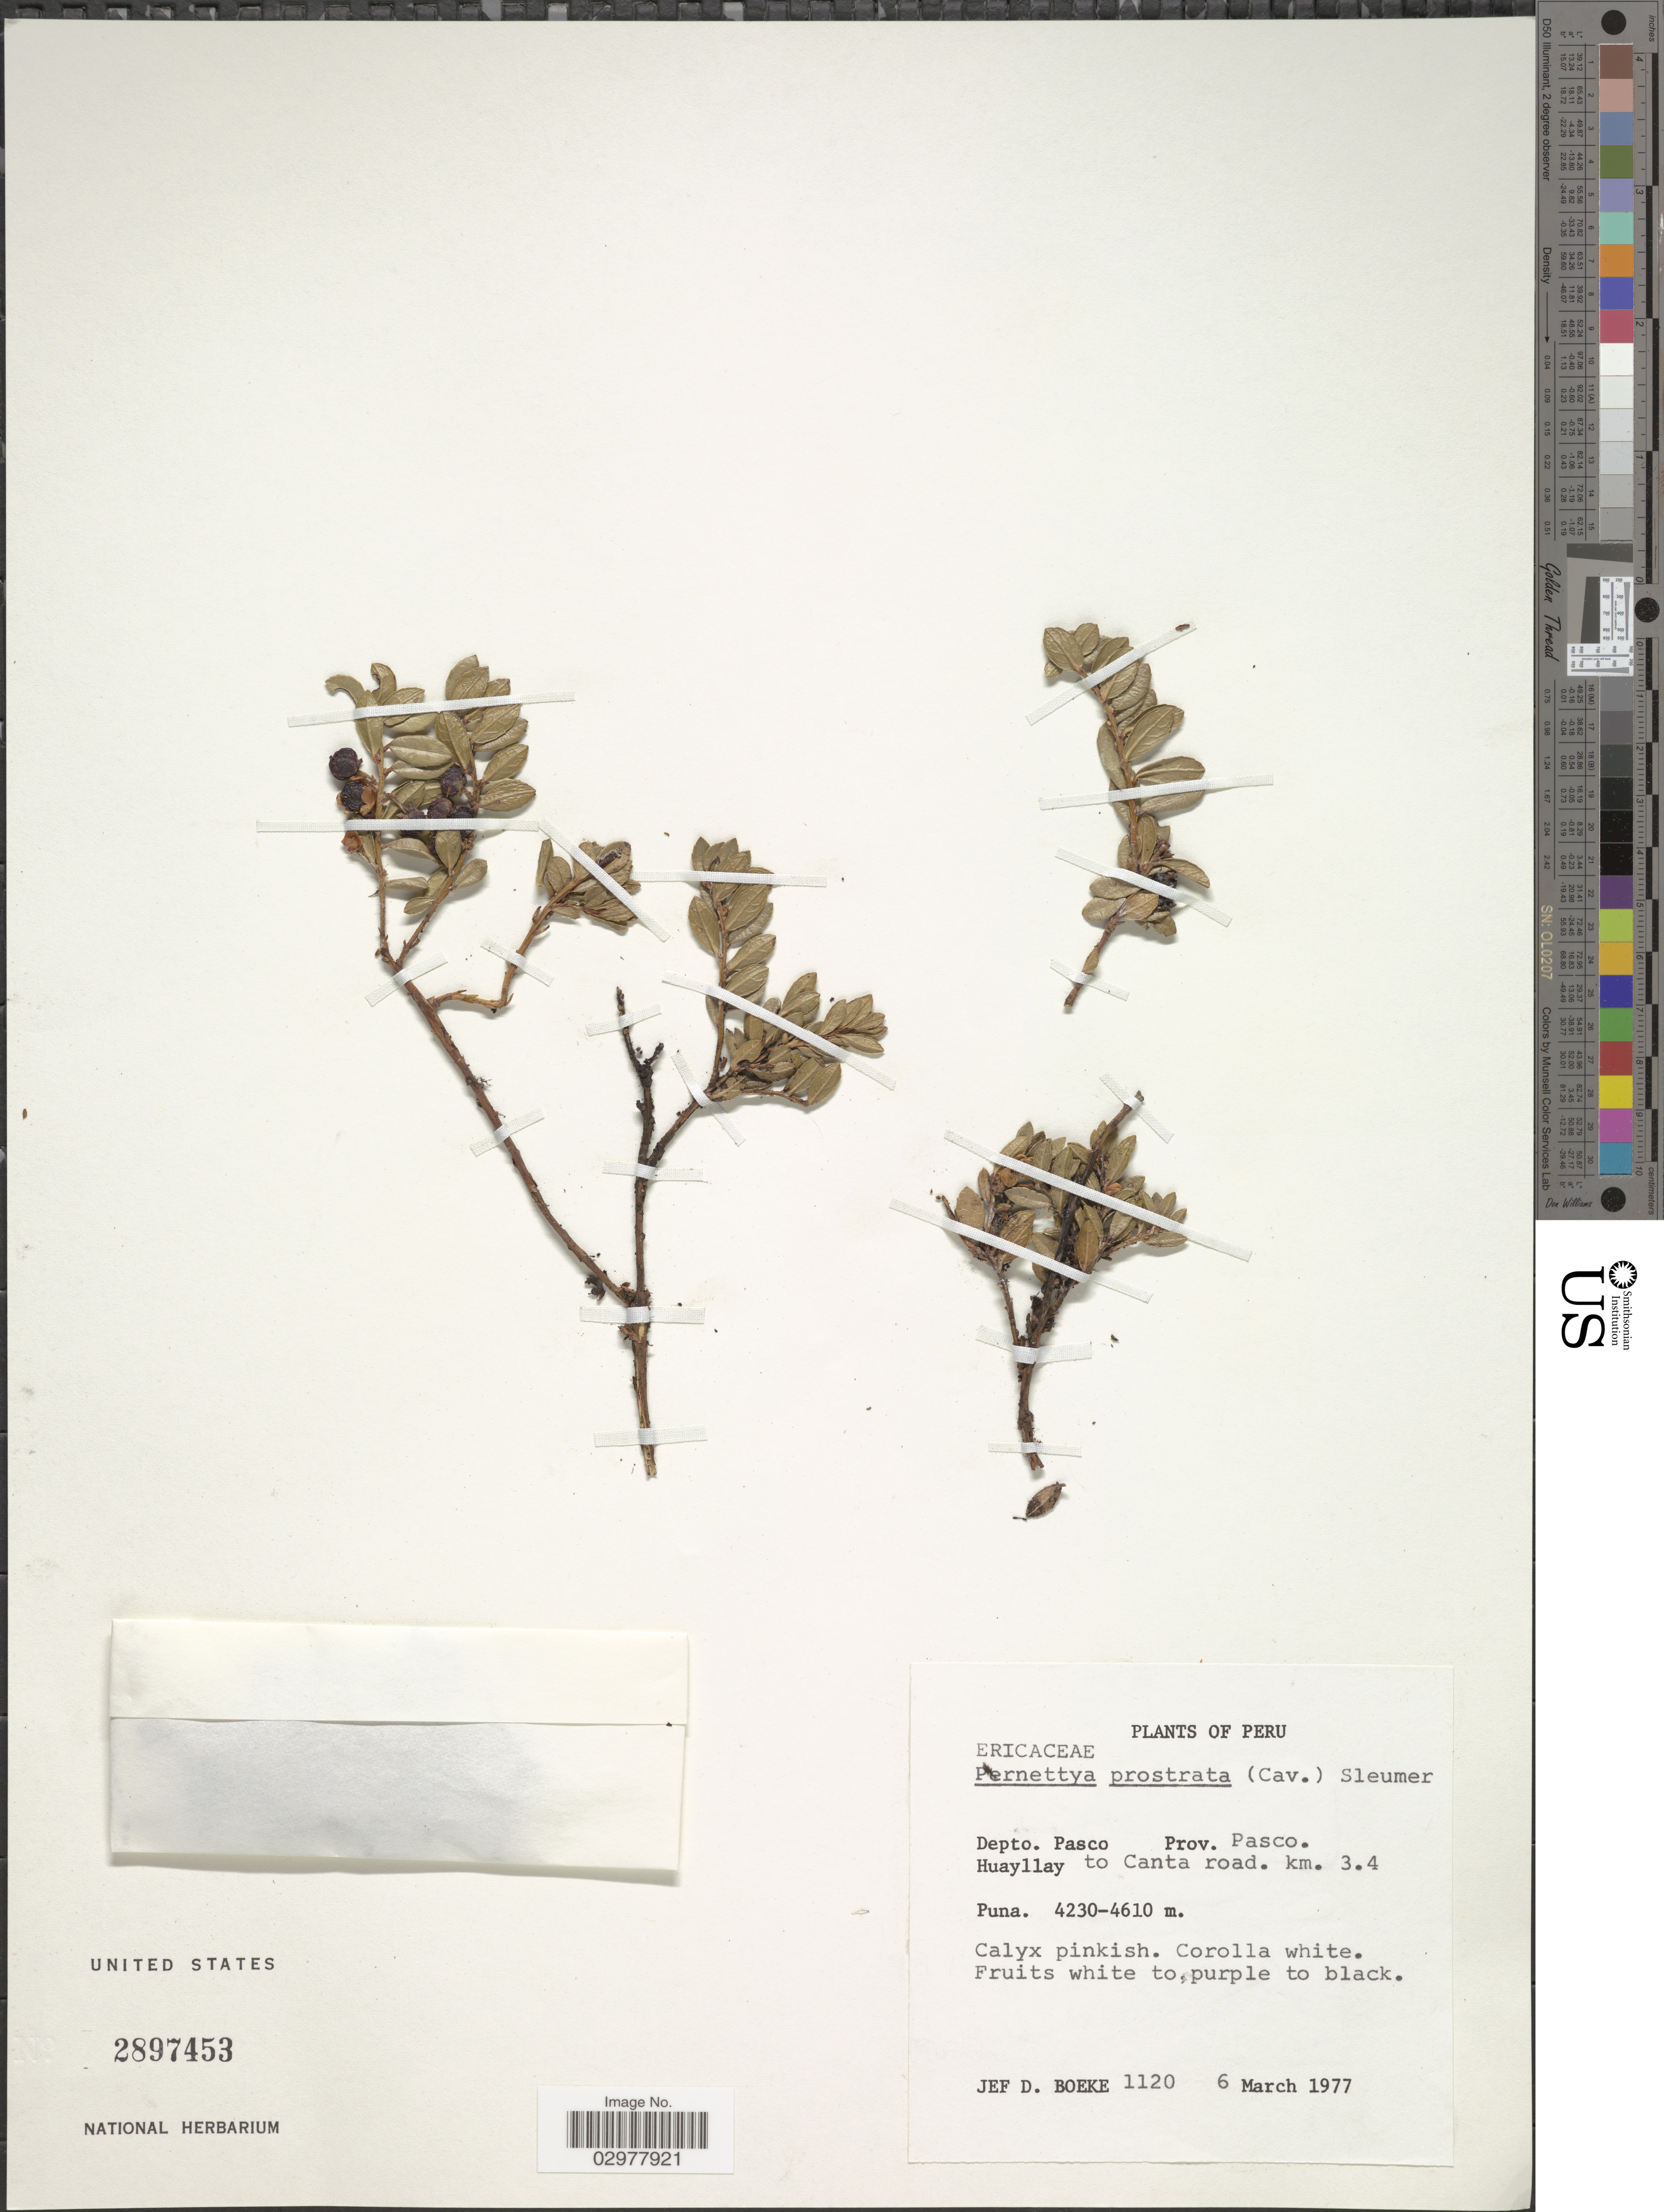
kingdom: Plantae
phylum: Tracheophyta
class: Magnoliopsida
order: Ericales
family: Ericaceae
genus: Pernettya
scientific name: Pernettya prostrata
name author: (Cav.) DC.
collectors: J. Boeke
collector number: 1120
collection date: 1977-03-06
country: Peru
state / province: Pasco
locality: Huayllay to Canta road. km. 3.4. Puna.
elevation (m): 4230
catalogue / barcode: US 2897453